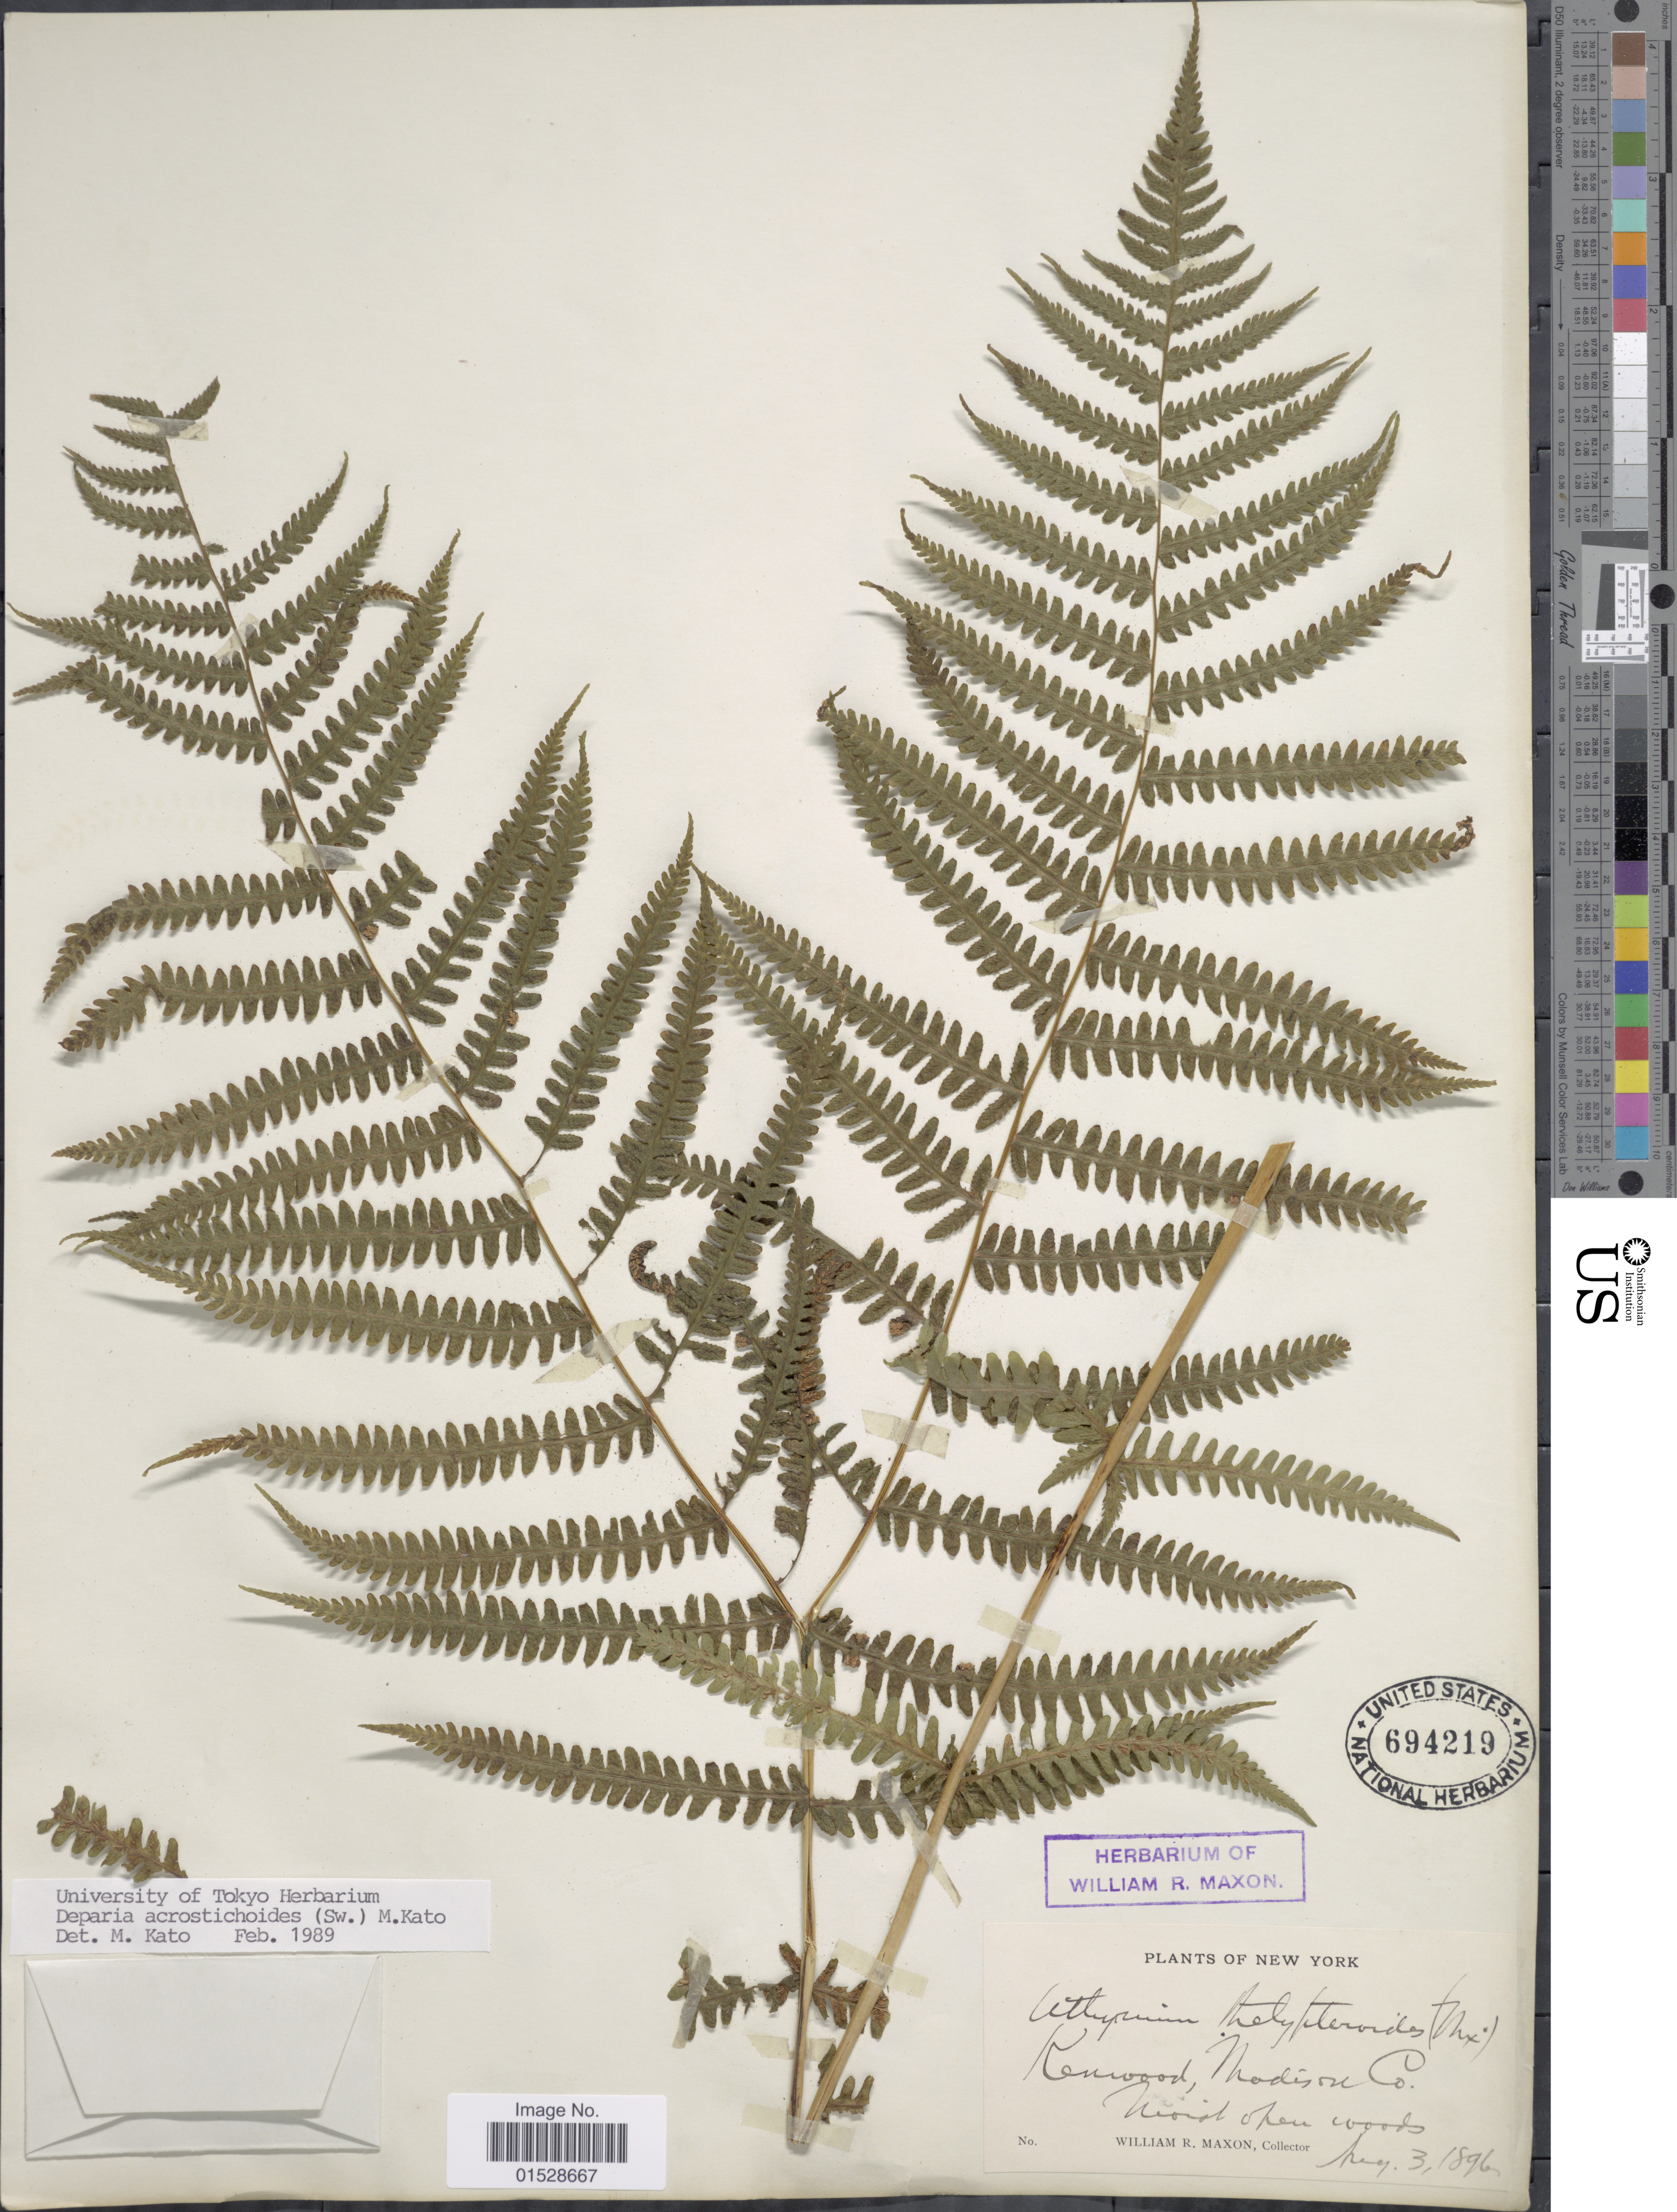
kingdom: Plantae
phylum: Tracheophyta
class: Polypodiopsida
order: Polypodiales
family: Athyriaceae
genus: Deparia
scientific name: Deparia acrostichoides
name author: (Sw.) M. Kato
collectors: W. R. Maxon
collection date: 1896-08-03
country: United States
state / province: New York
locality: Kenwood, Madison Co.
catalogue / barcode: US 694219